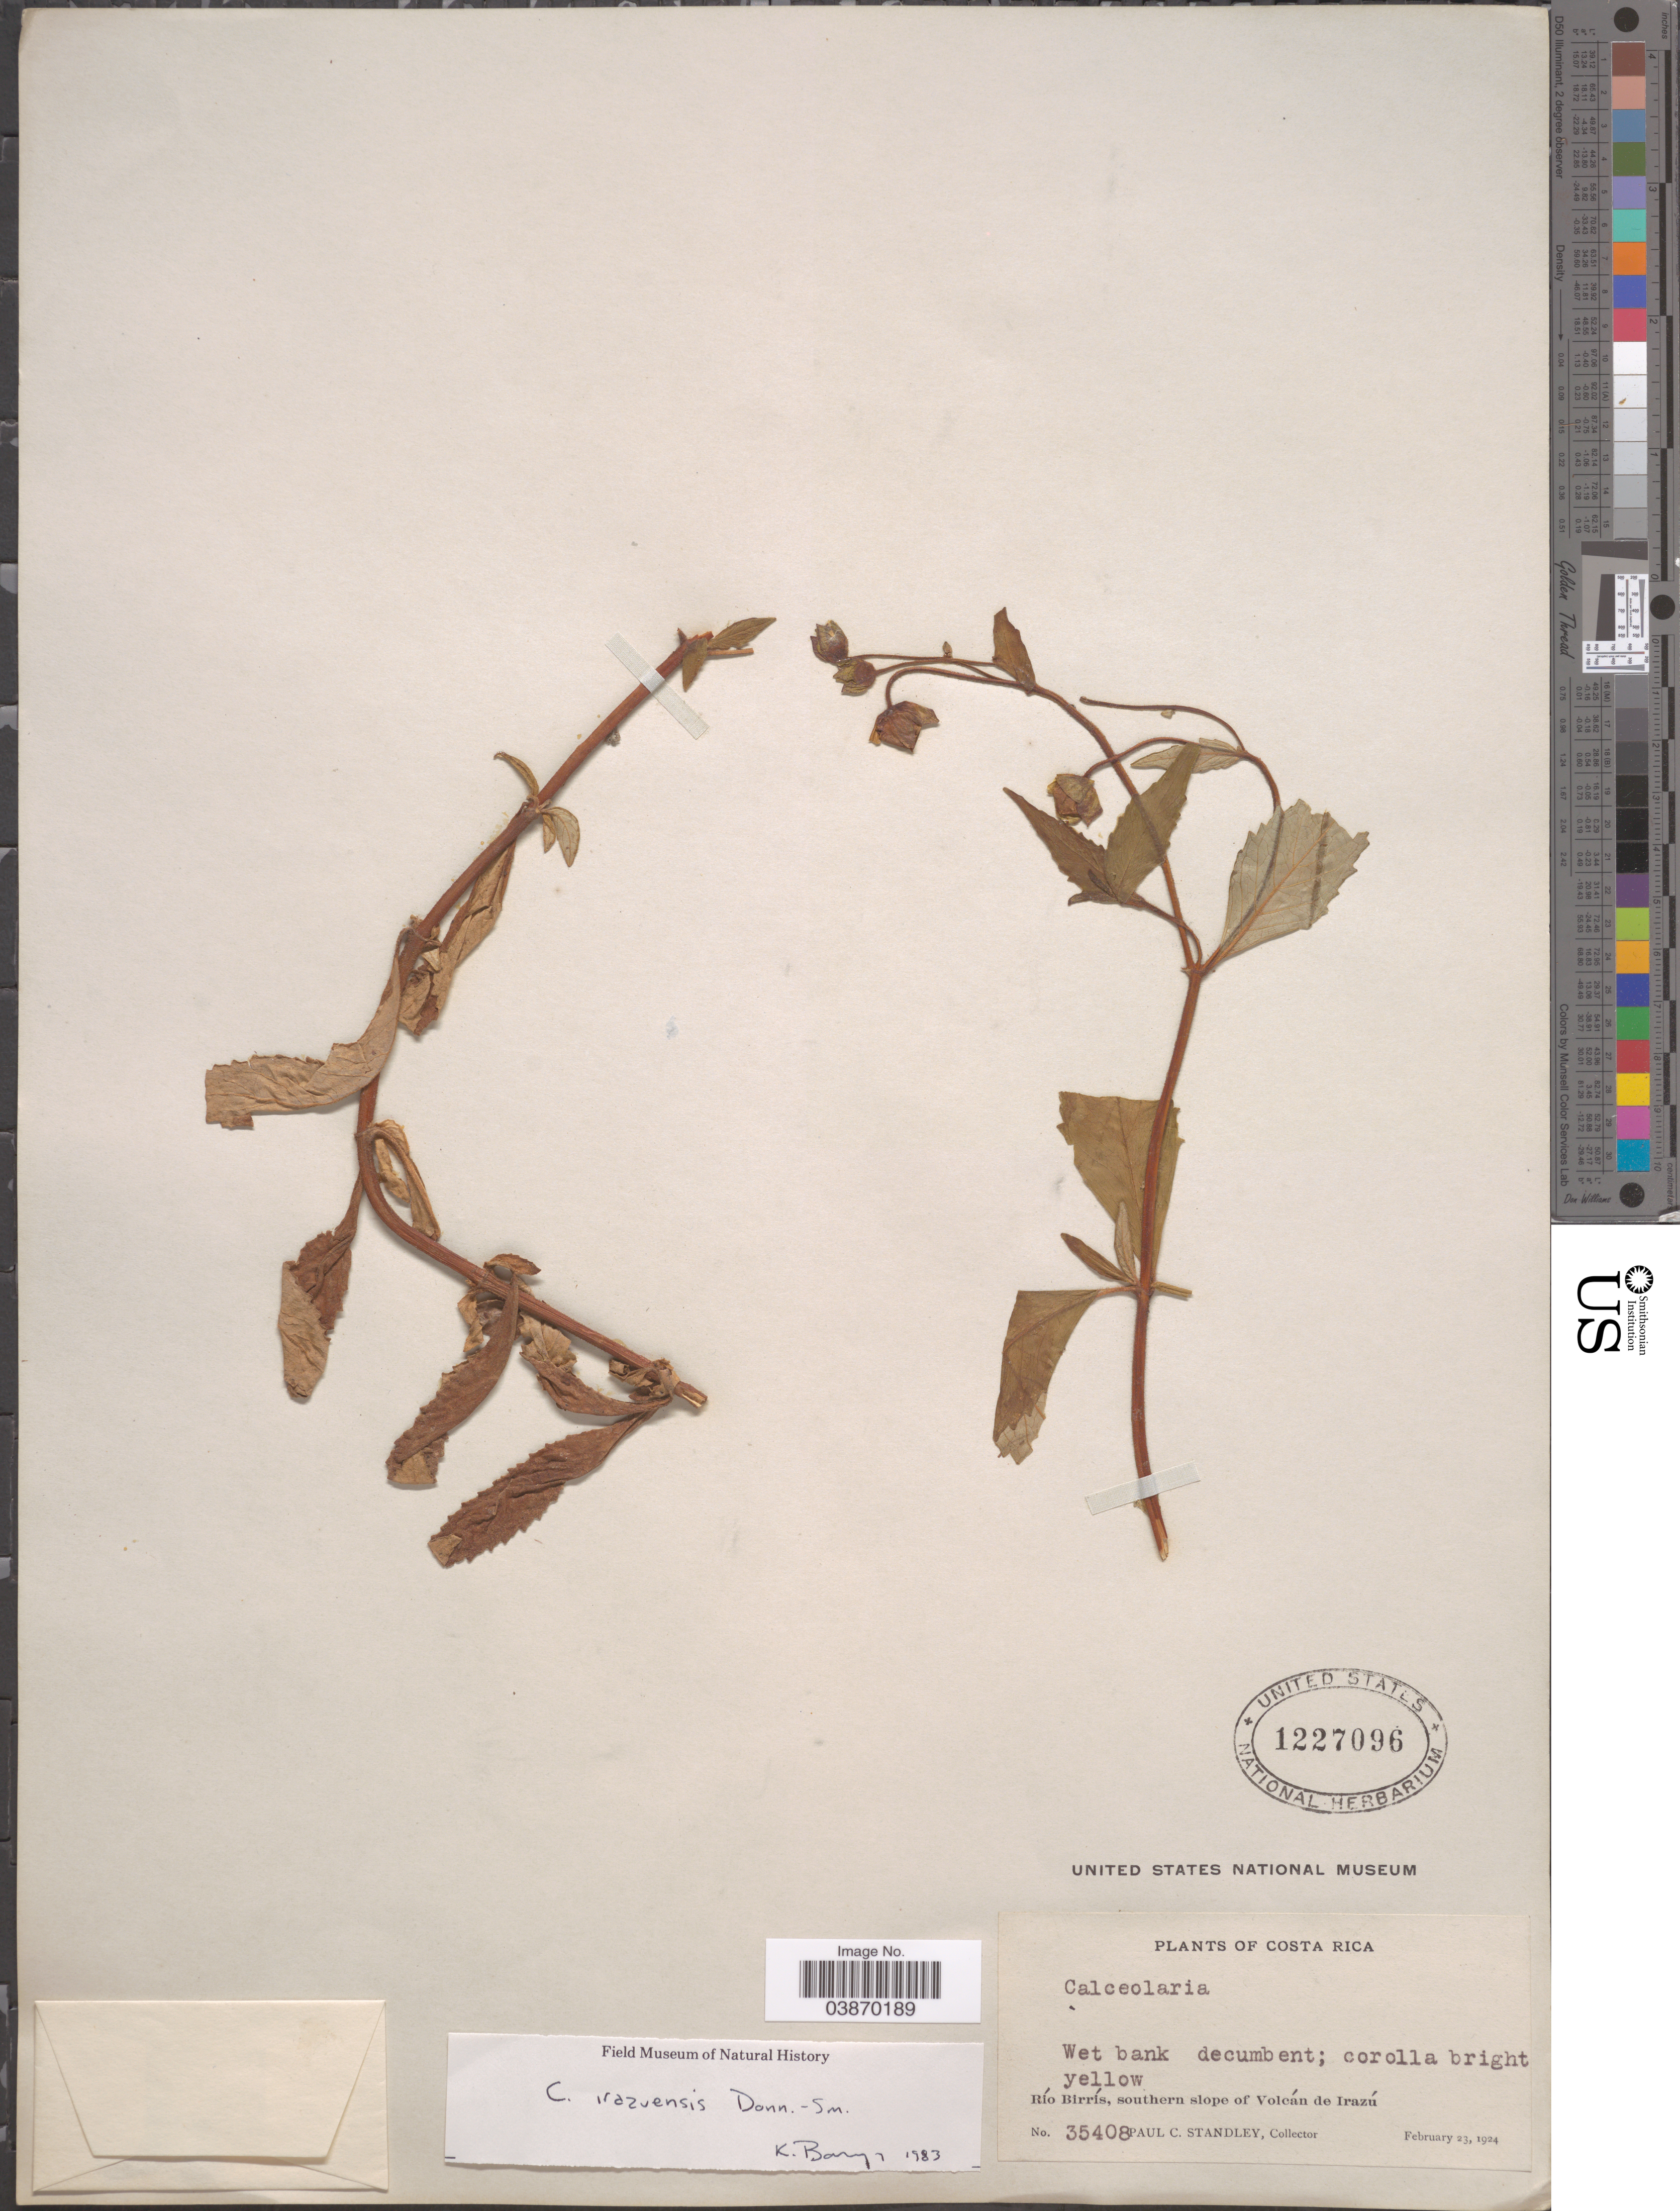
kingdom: Plantae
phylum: Tracheophyta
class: Magnoliopsida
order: Lamiales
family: Calceolariaceae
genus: Calceolaria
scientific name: Calceolaria irazuensis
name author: Donn. Sm.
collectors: P. C. Standley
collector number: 35408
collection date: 1924-02-23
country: Costa Rica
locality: Río Birrís, southern slope of Volcán de Irazú.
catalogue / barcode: US 1227096